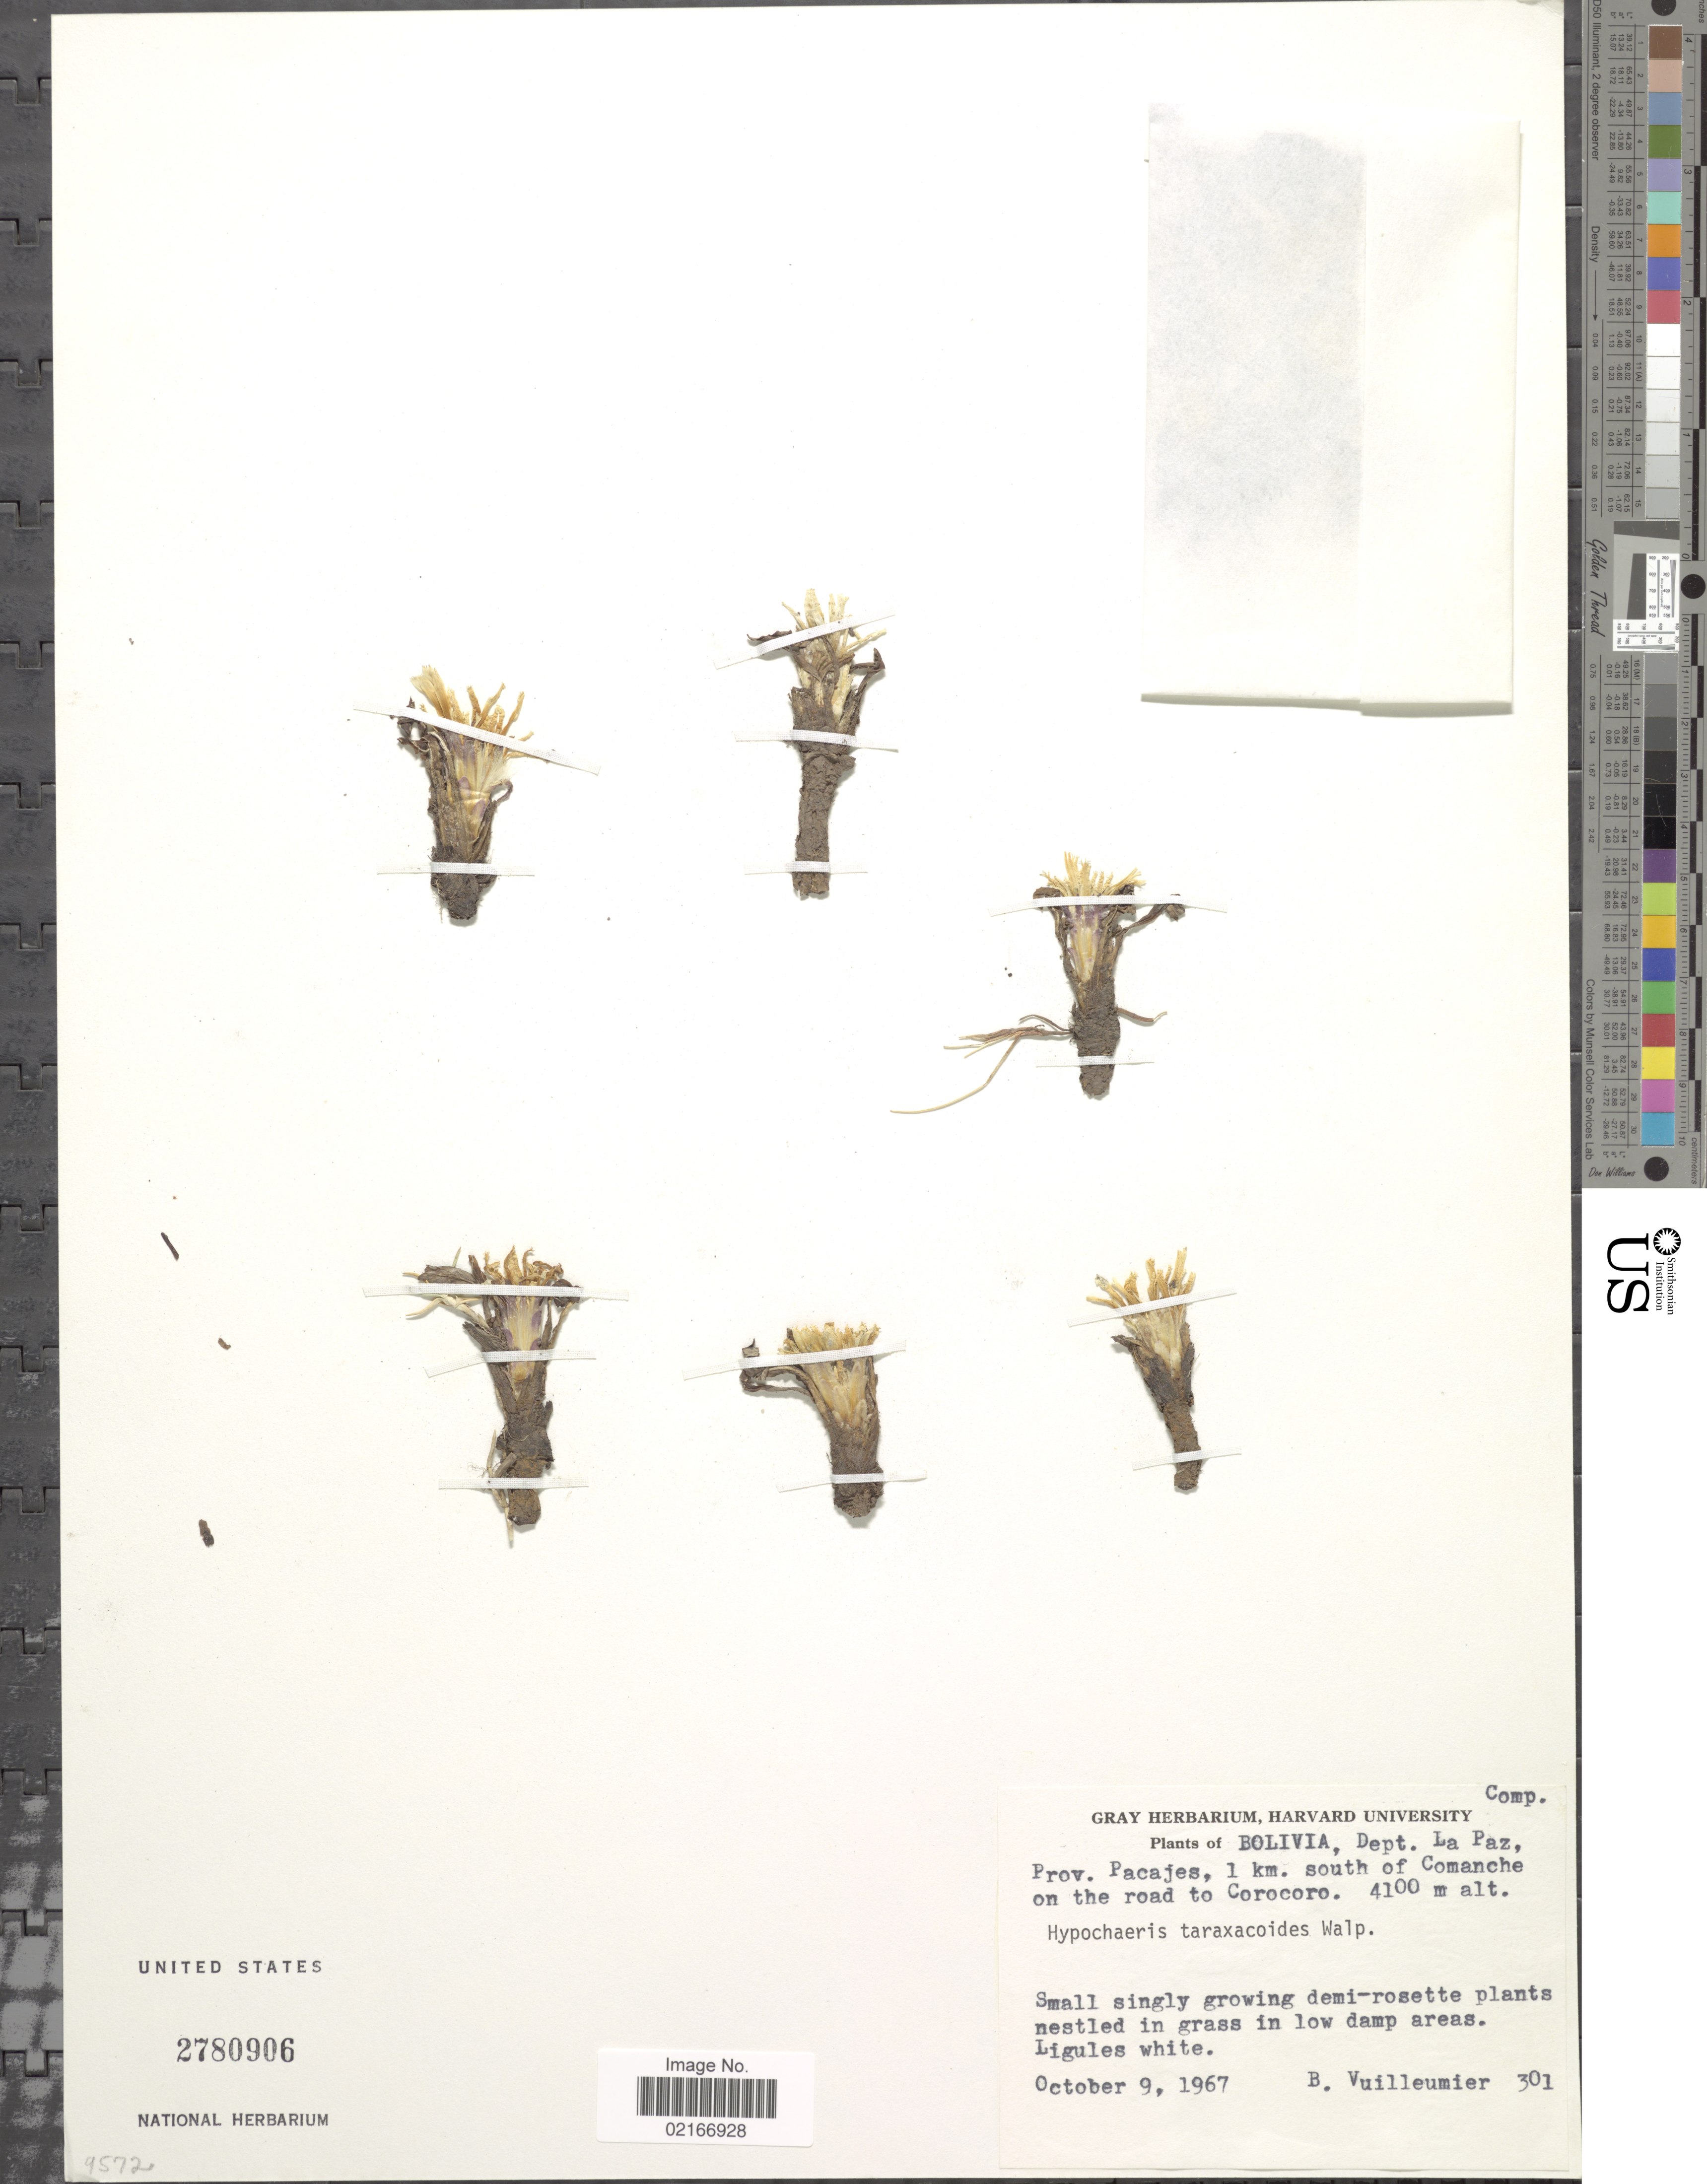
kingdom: Plantae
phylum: Tracheophyta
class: Magnoliopsida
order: Asterales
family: Asteraceae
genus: Hypochaeris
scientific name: Hypochaeris taraxacoides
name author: Ball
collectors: B. Vuilleumier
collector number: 301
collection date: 1967-10-09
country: Bolivia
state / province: La Paz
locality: Prov. Pacajes, 1 km. south of Comanche on the road to Corocoro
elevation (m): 4100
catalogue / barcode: US 2780906